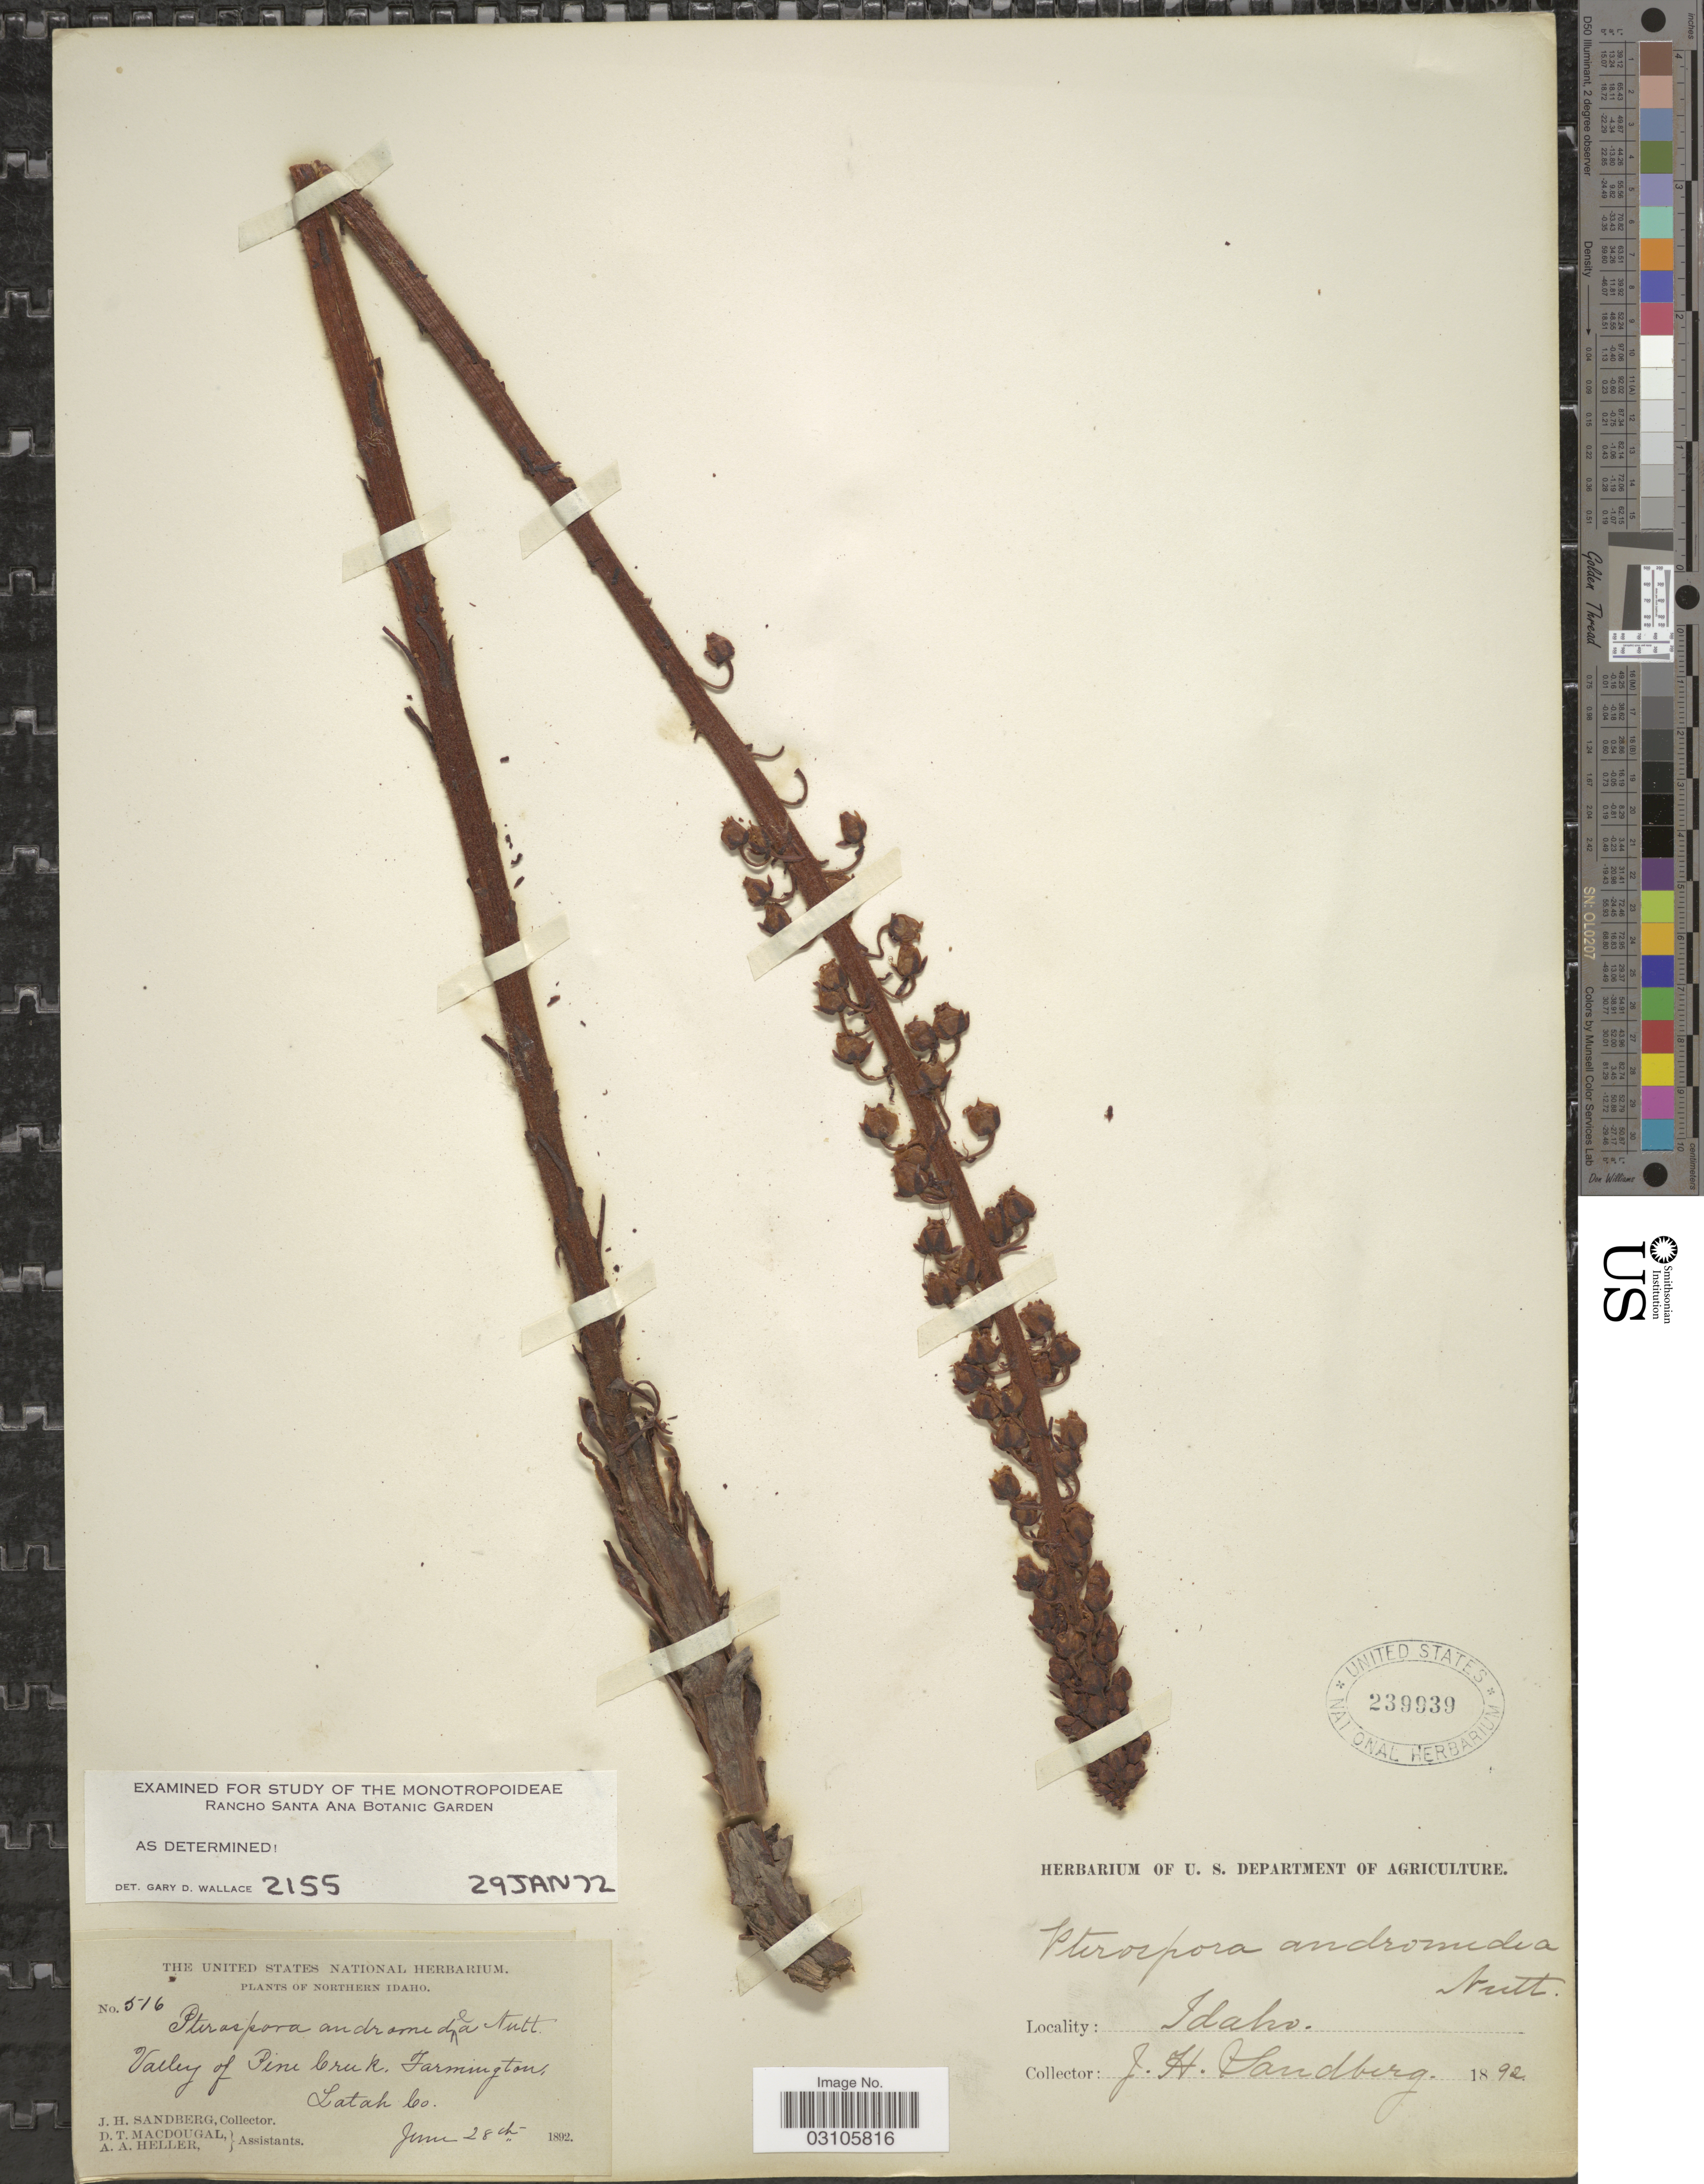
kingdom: Plantae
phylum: Tracheophyta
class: Magnoliopsida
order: Ericales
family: Ericaceae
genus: Pterospora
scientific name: Pterospora andromedea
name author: Nutt.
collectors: J. H. Sandberg, D. T. MacDougal & A. A. Heller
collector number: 516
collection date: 1892-06-28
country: United States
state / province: Idaho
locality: Northern Idaho. Valley of Pine Creek, Farmington, Latah Co.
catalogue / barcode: US 239939